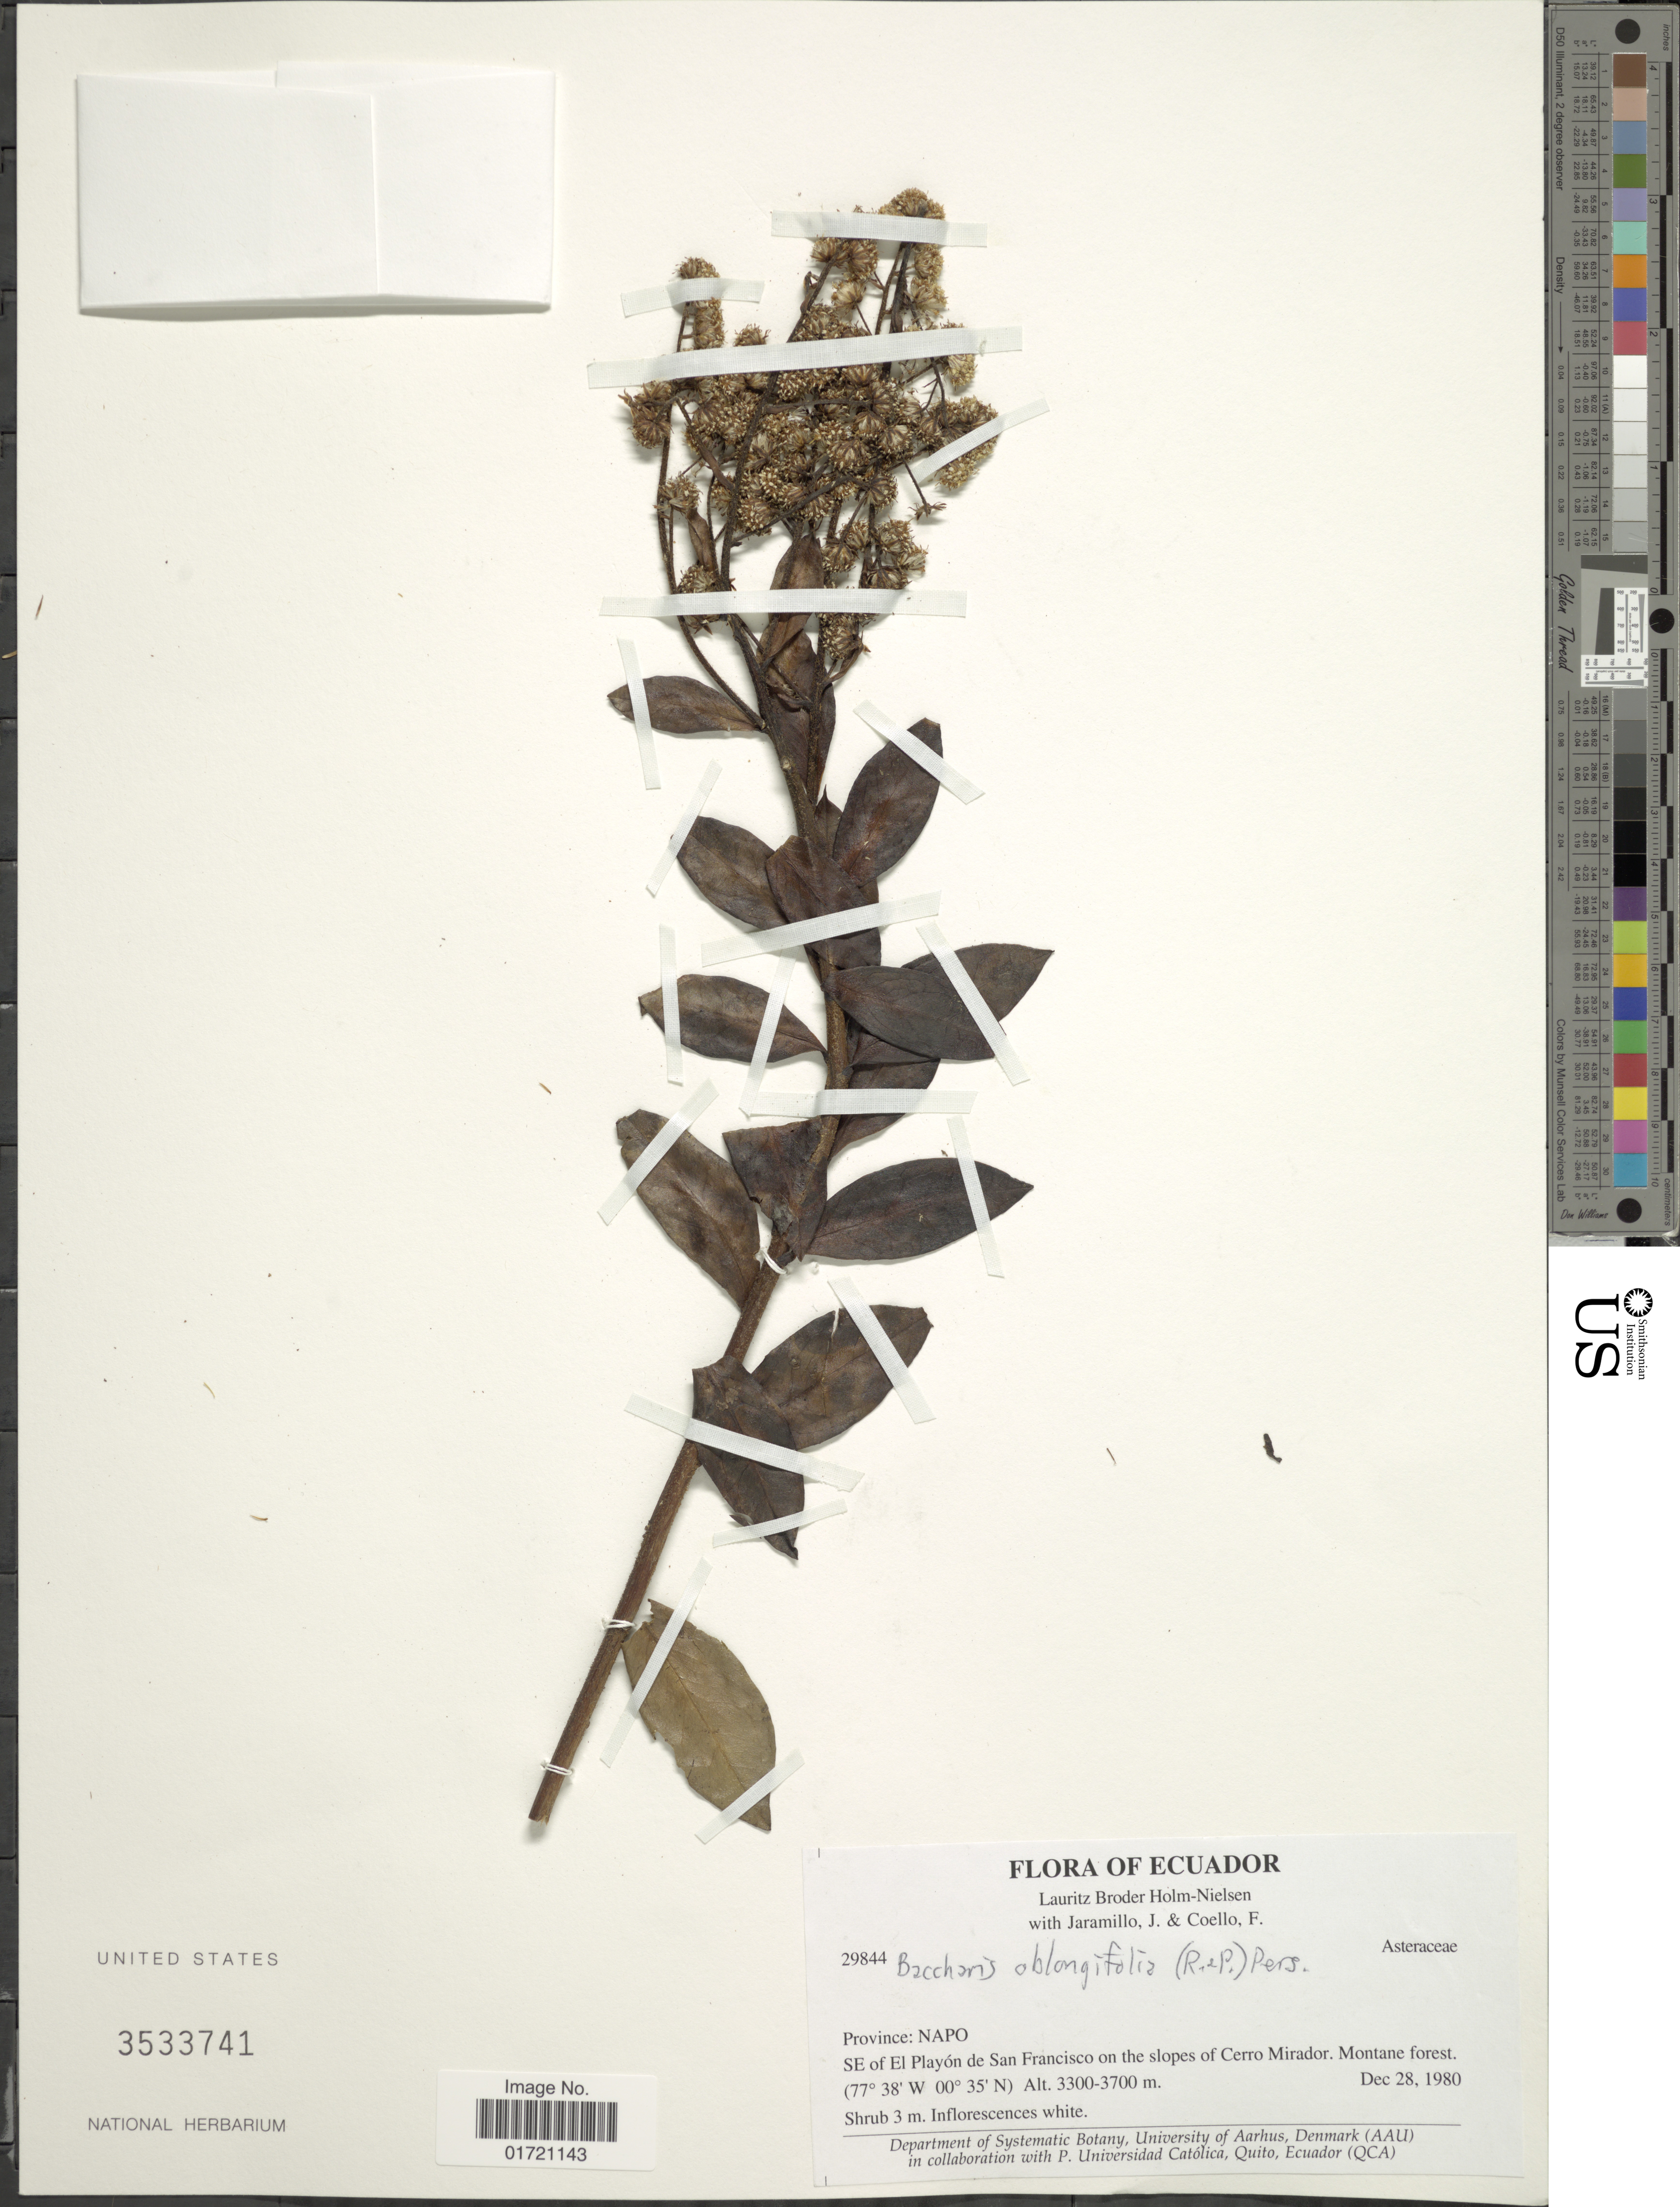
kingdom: Plantae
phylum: Tracheophyta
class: Magnoliopsida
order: Asterales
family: Asteraceae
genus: Baccharis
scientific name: Baccharis oblongifolia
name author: (Ruiz & Pav.) Pers.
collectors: L. B. Holm-Nielsen, J. Jaramillo & F. Coello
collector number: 29844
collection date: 1980-12-28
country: Ecuador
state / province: Napo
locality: Province: Napo. SE of El Playón de San Francisco on the slopes of Cerro Mirador.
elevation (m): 3300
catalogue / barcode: US 3533741